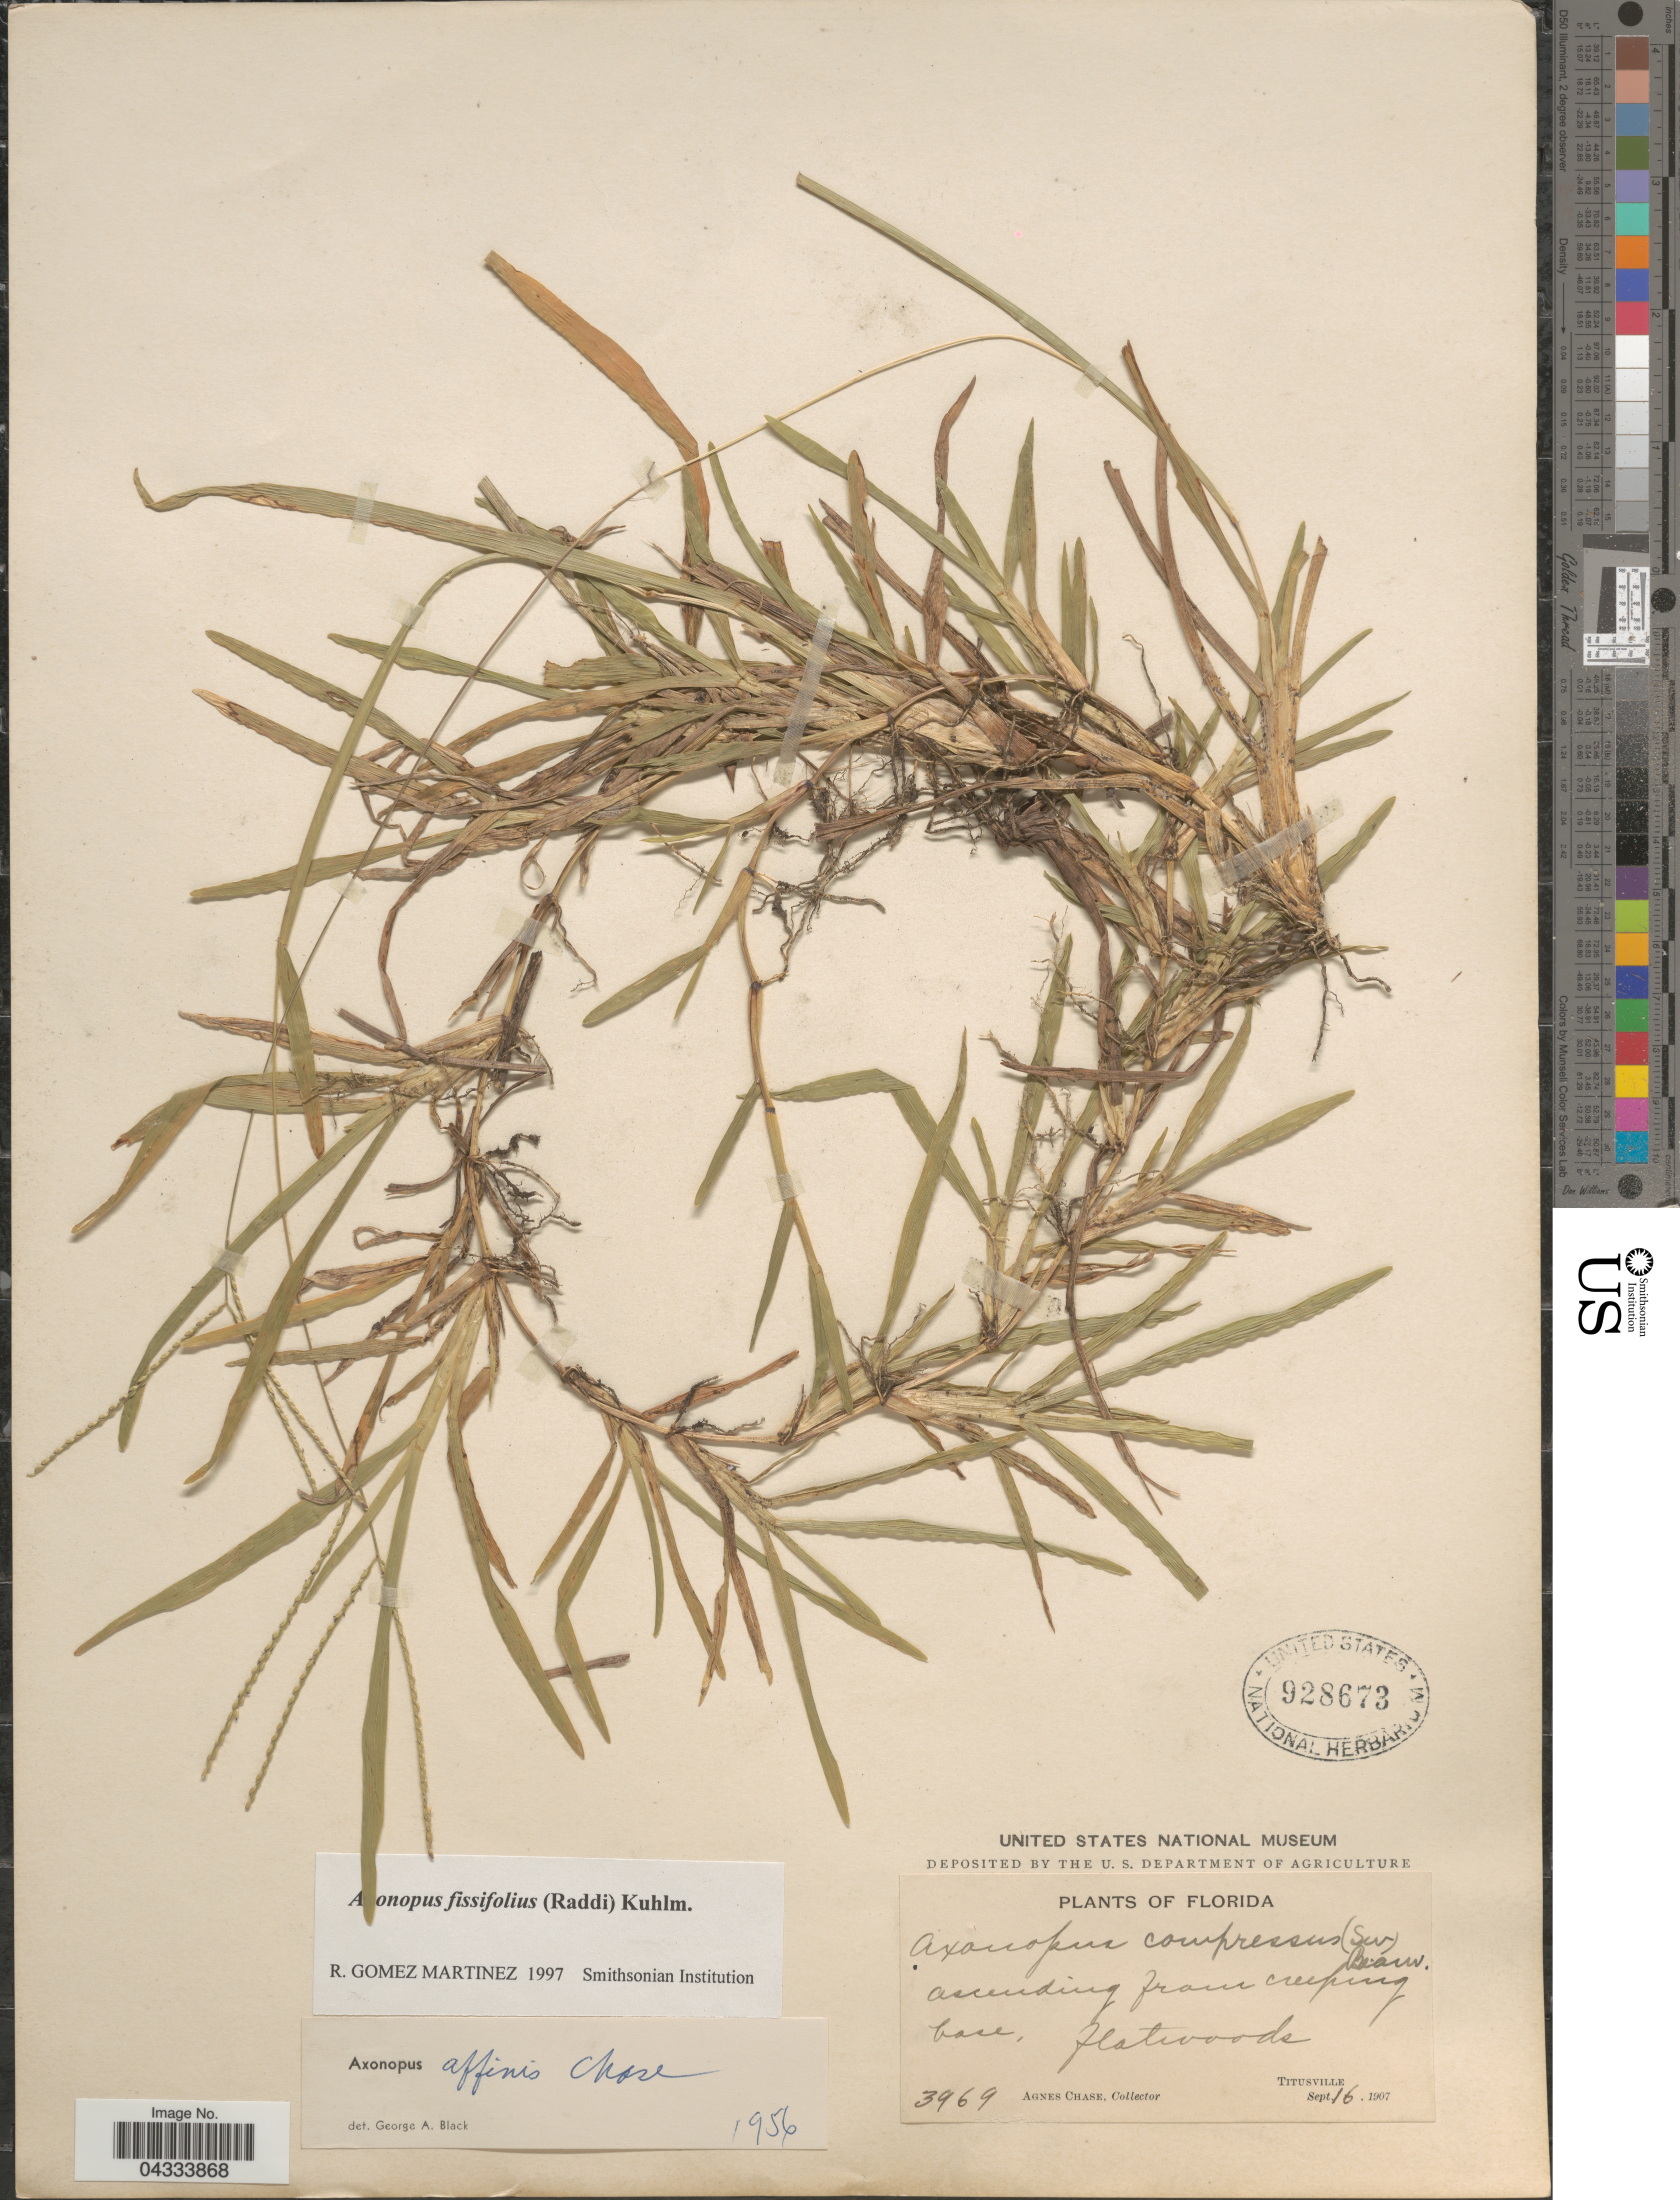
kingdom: Plantae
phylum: Tracheophyta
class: Liliopsida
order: Poales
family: Poaceae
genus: Axonopus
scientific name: Axonopus fissifolius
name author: (Raddi) Kuhlm.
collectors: A. Chase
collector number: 3969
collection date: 1907-09-16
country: United States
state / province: Florida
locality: Titusville.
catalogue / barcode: US 928673